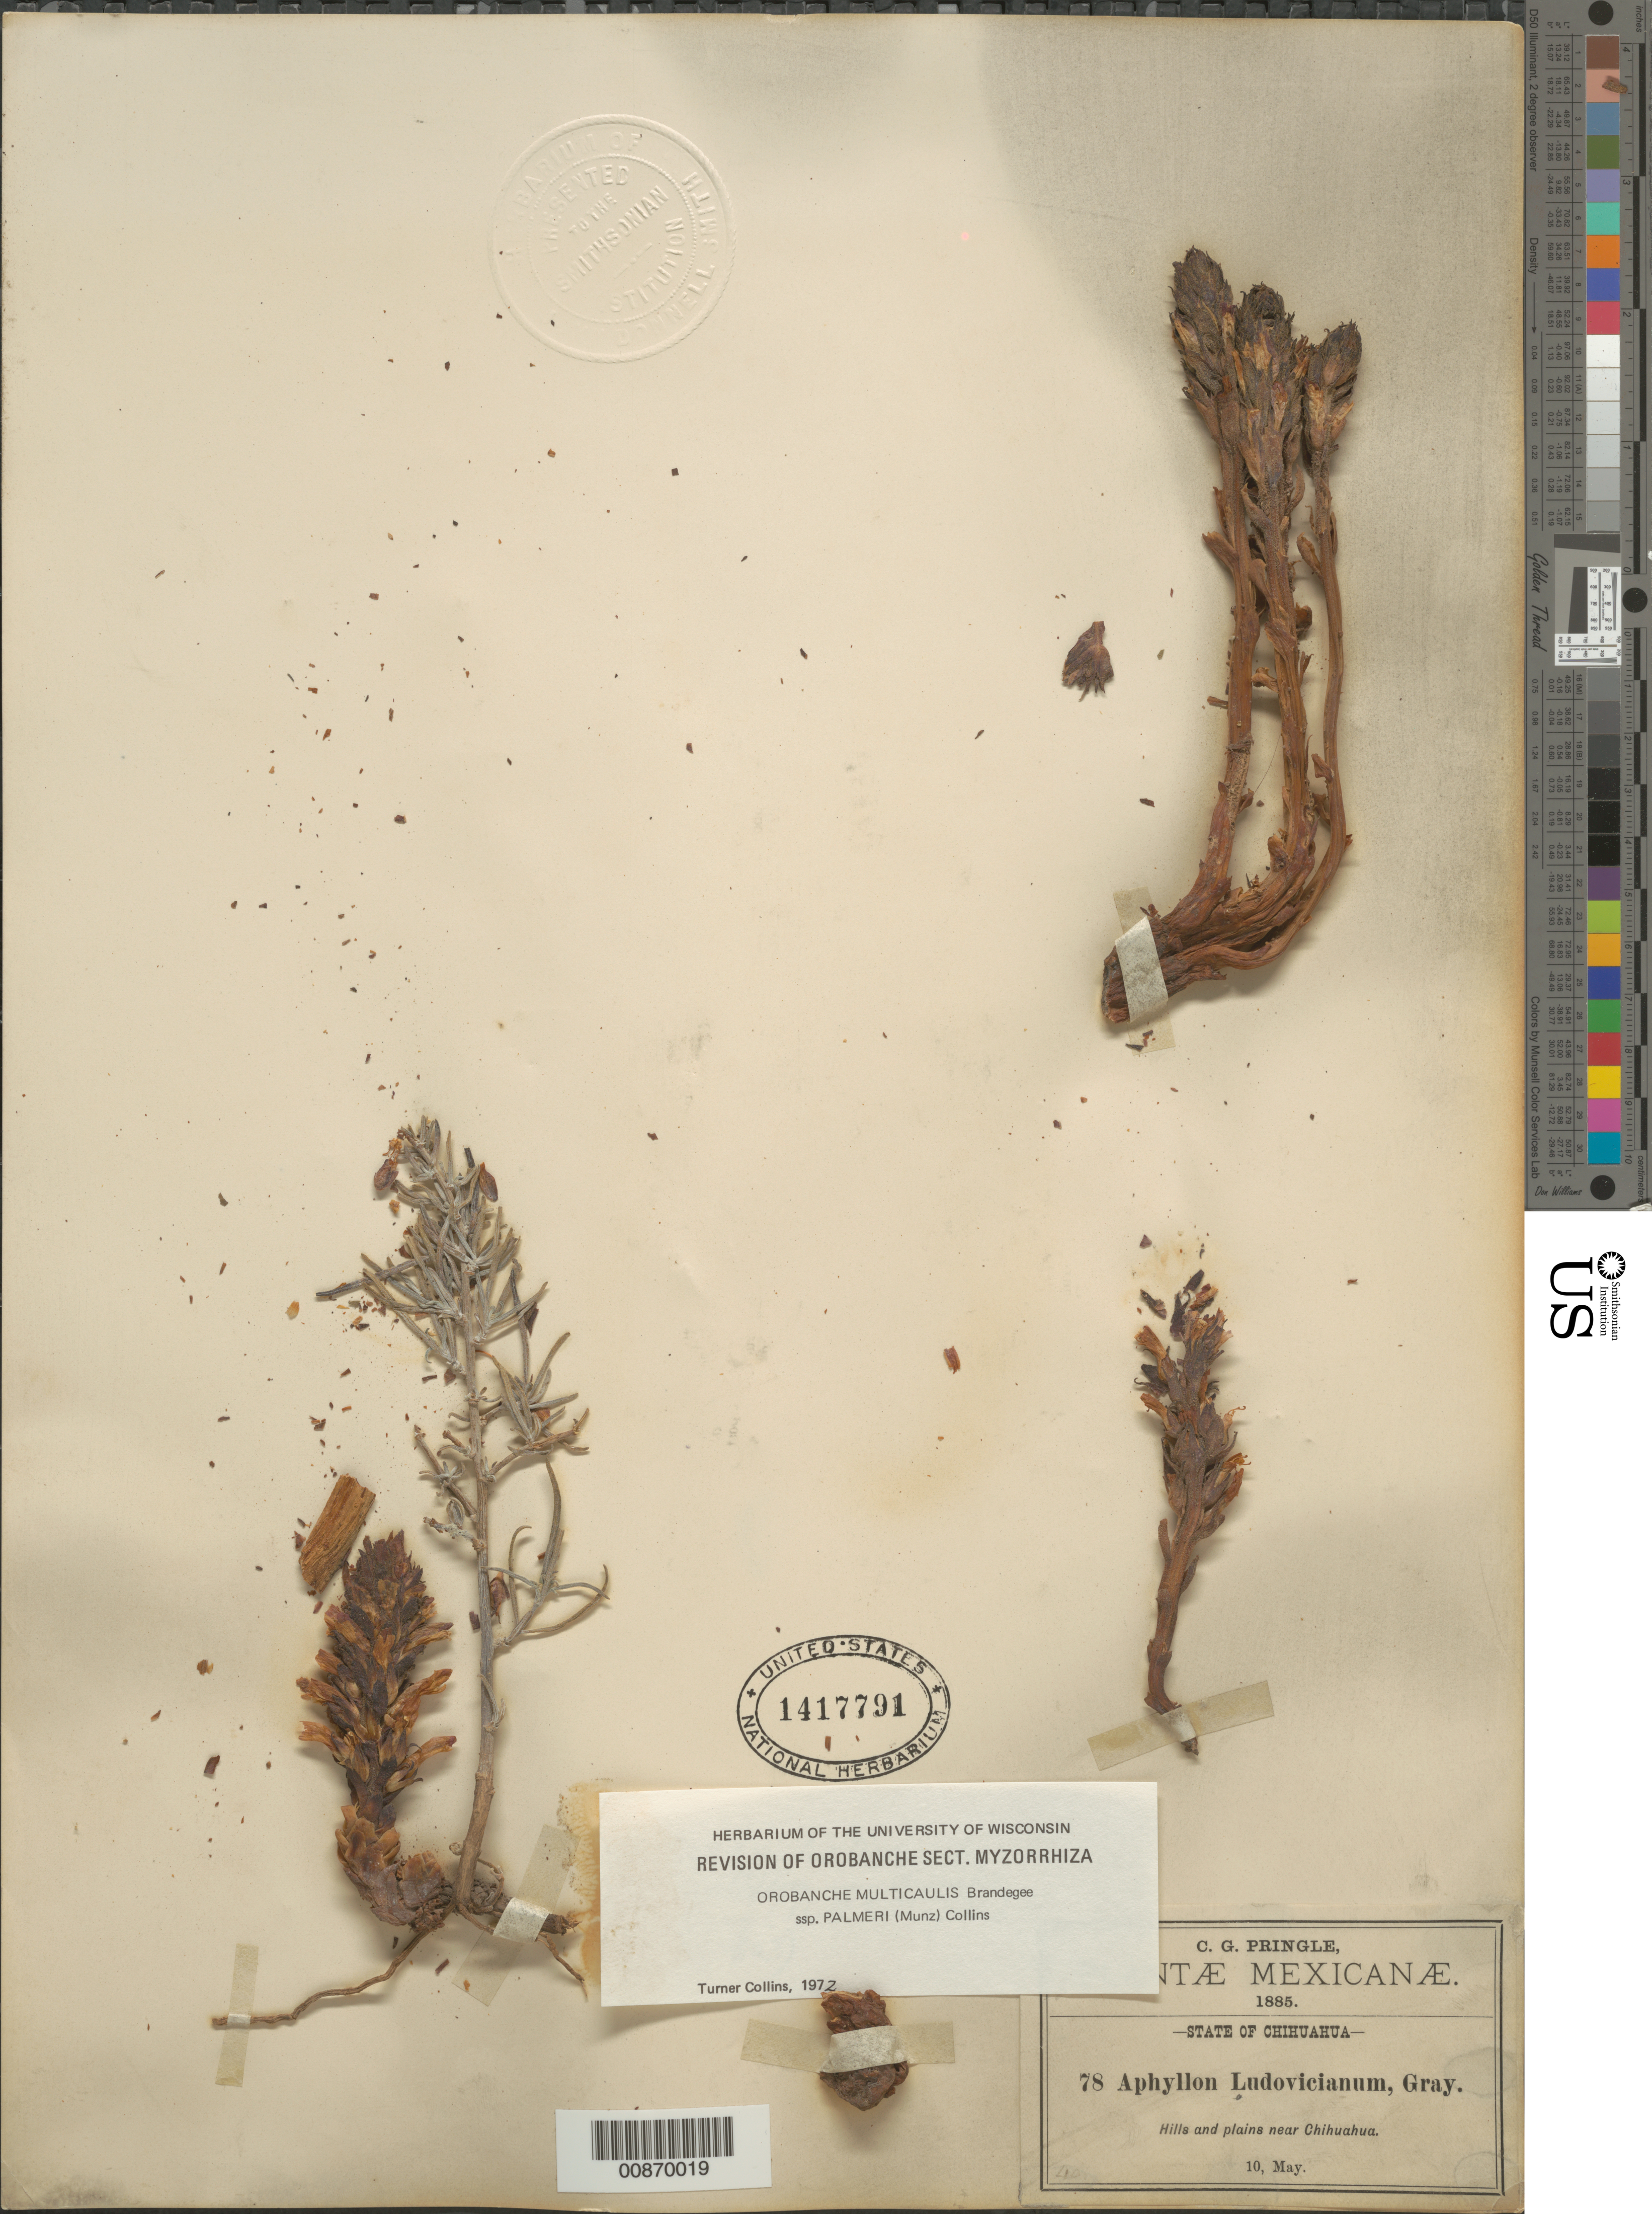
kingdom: Plantae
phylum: Tracheophyta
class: Magnoliopsida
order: Lamiales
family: Orobanchaceae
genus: Orobanche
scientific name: Orobanche multicaulis subsp. palmeri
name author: (Munz) L.T. Collins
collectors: C. G. Pringle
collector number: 78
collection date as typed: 10 May 1885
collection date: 1885-05-10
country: Mexico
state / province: Chihuahua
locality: Near Chihuahua.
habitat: Hills and plains.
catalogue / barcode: US 1417791